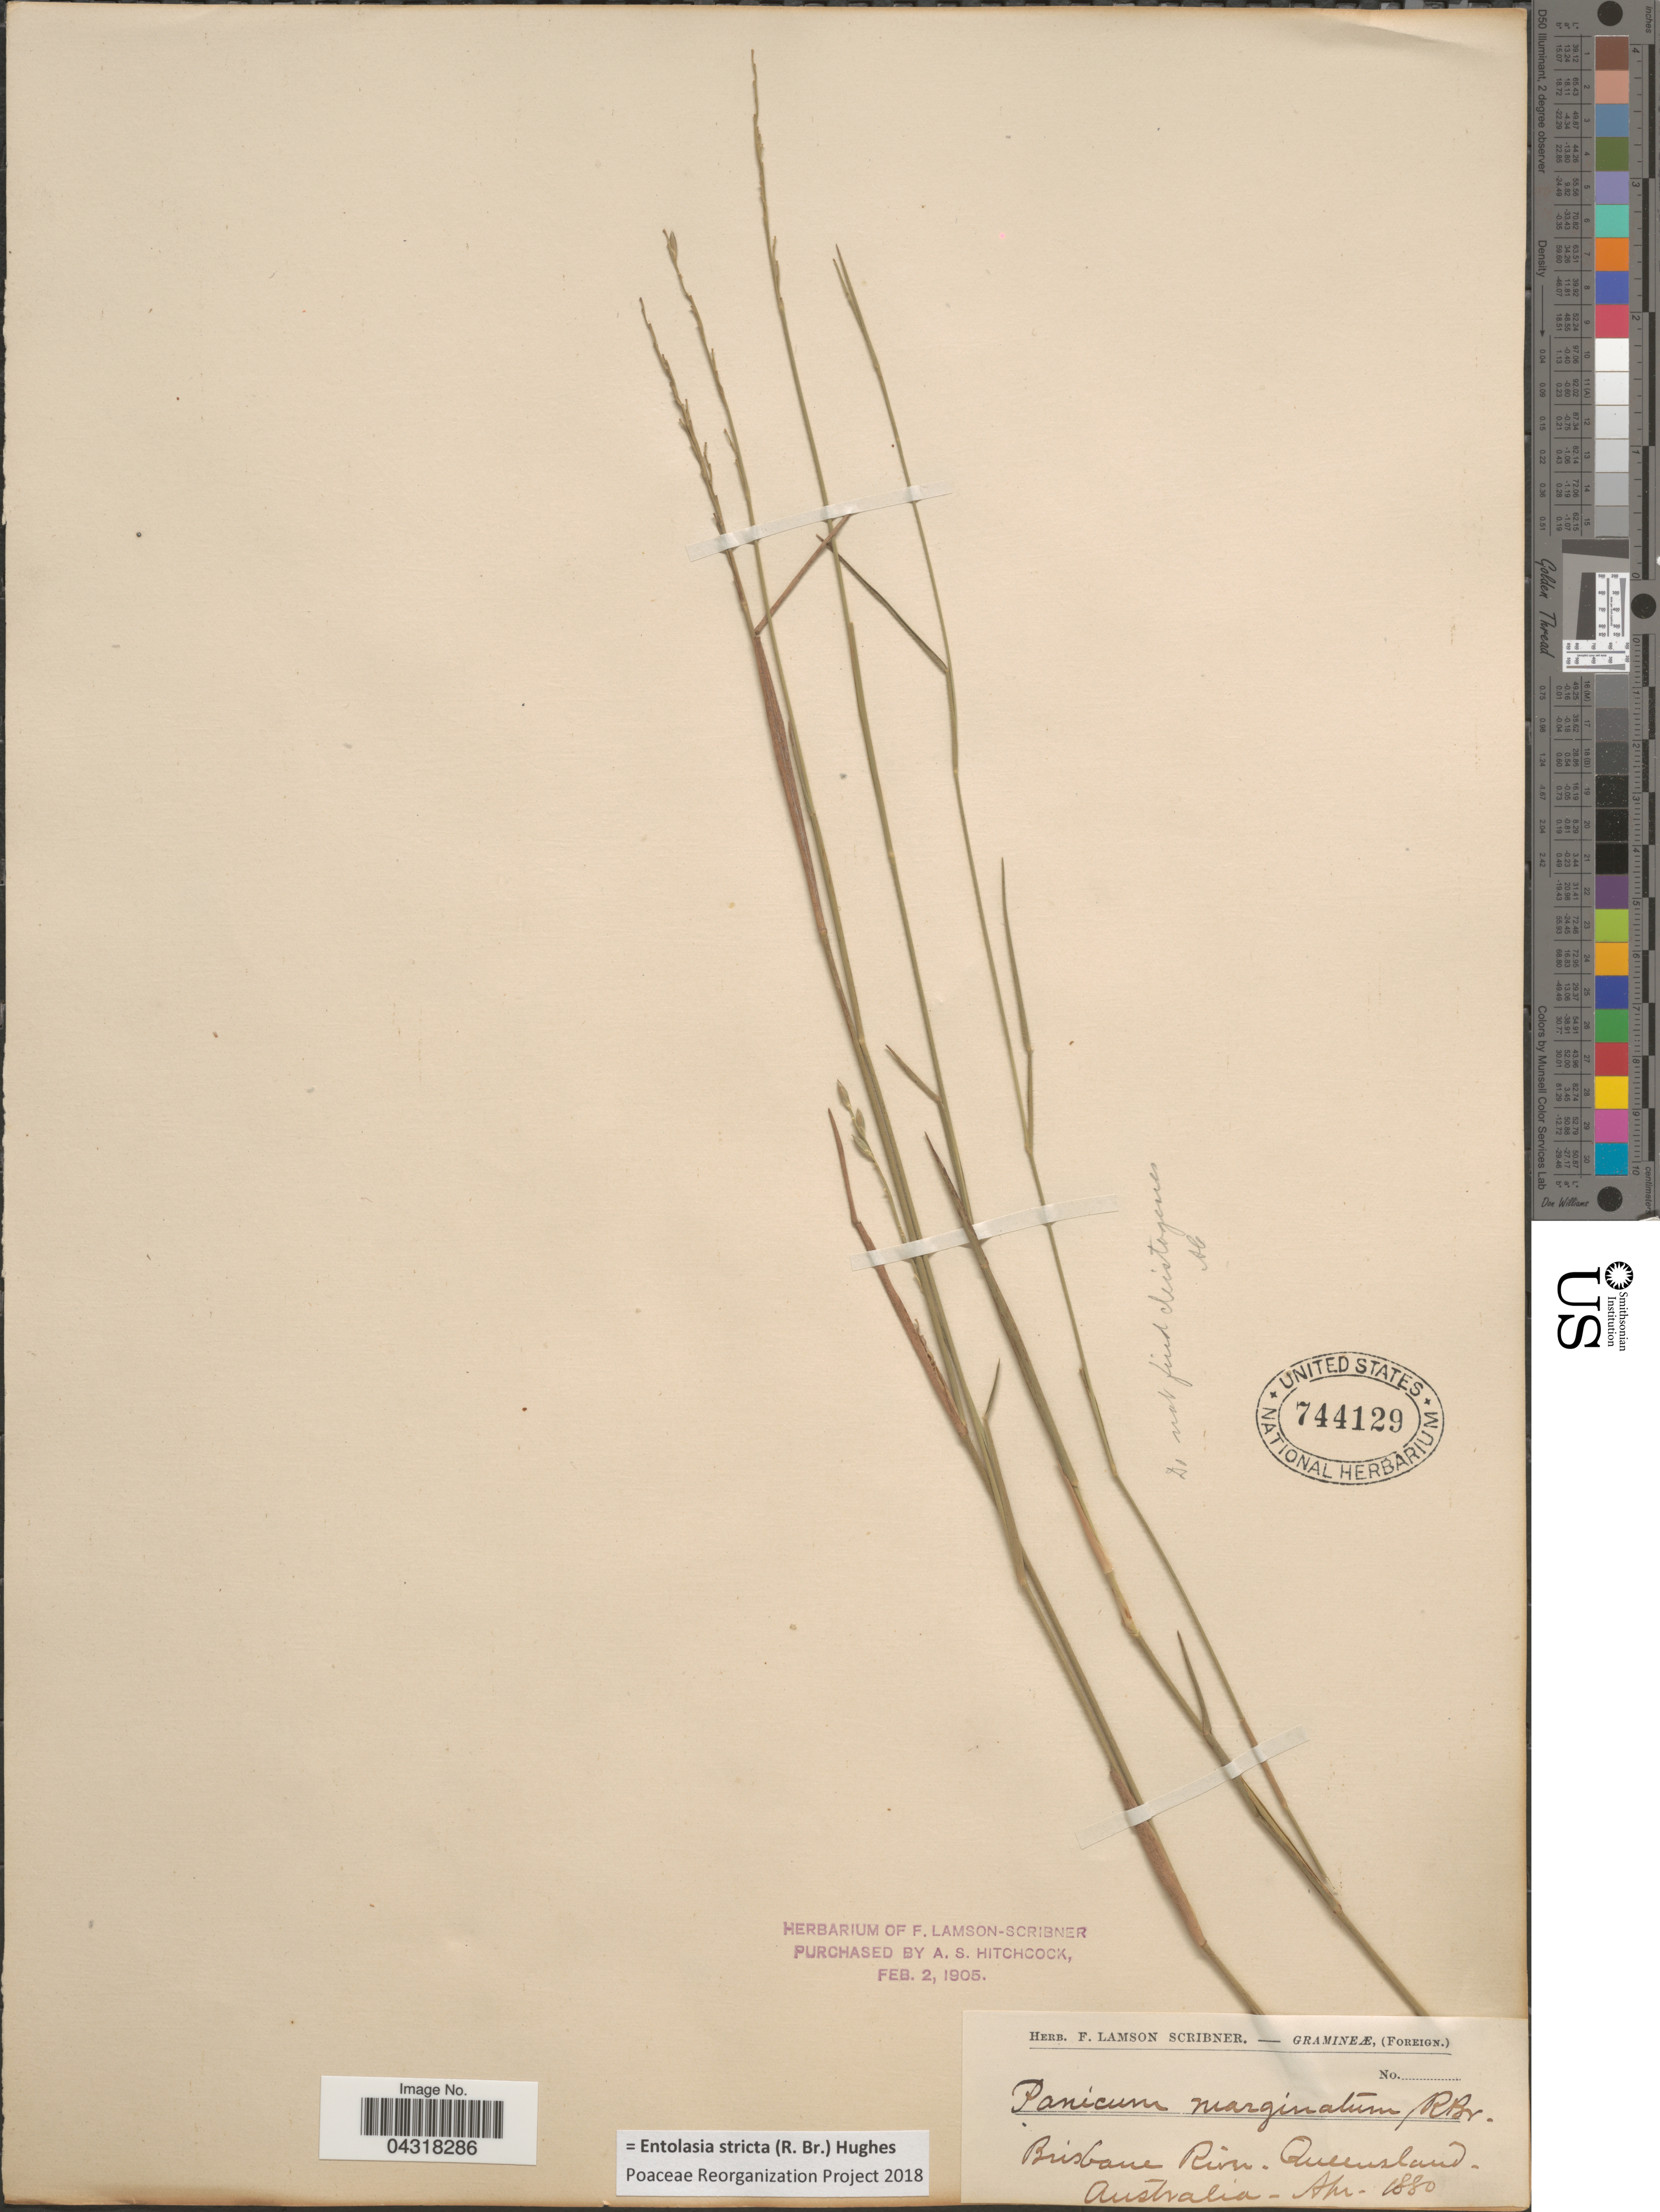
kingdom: Plantae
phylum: Tracheophyta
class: Liliopsida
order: Poales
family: Poaceae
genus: Entolasia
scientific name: Entolasia stricta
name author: (R. Br.) C.E. Hughes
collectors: ex herb. F. Lamson Scribner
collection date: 1880-04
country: Australia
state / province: Queensland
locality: Brisbane River.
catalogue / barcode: US 744129